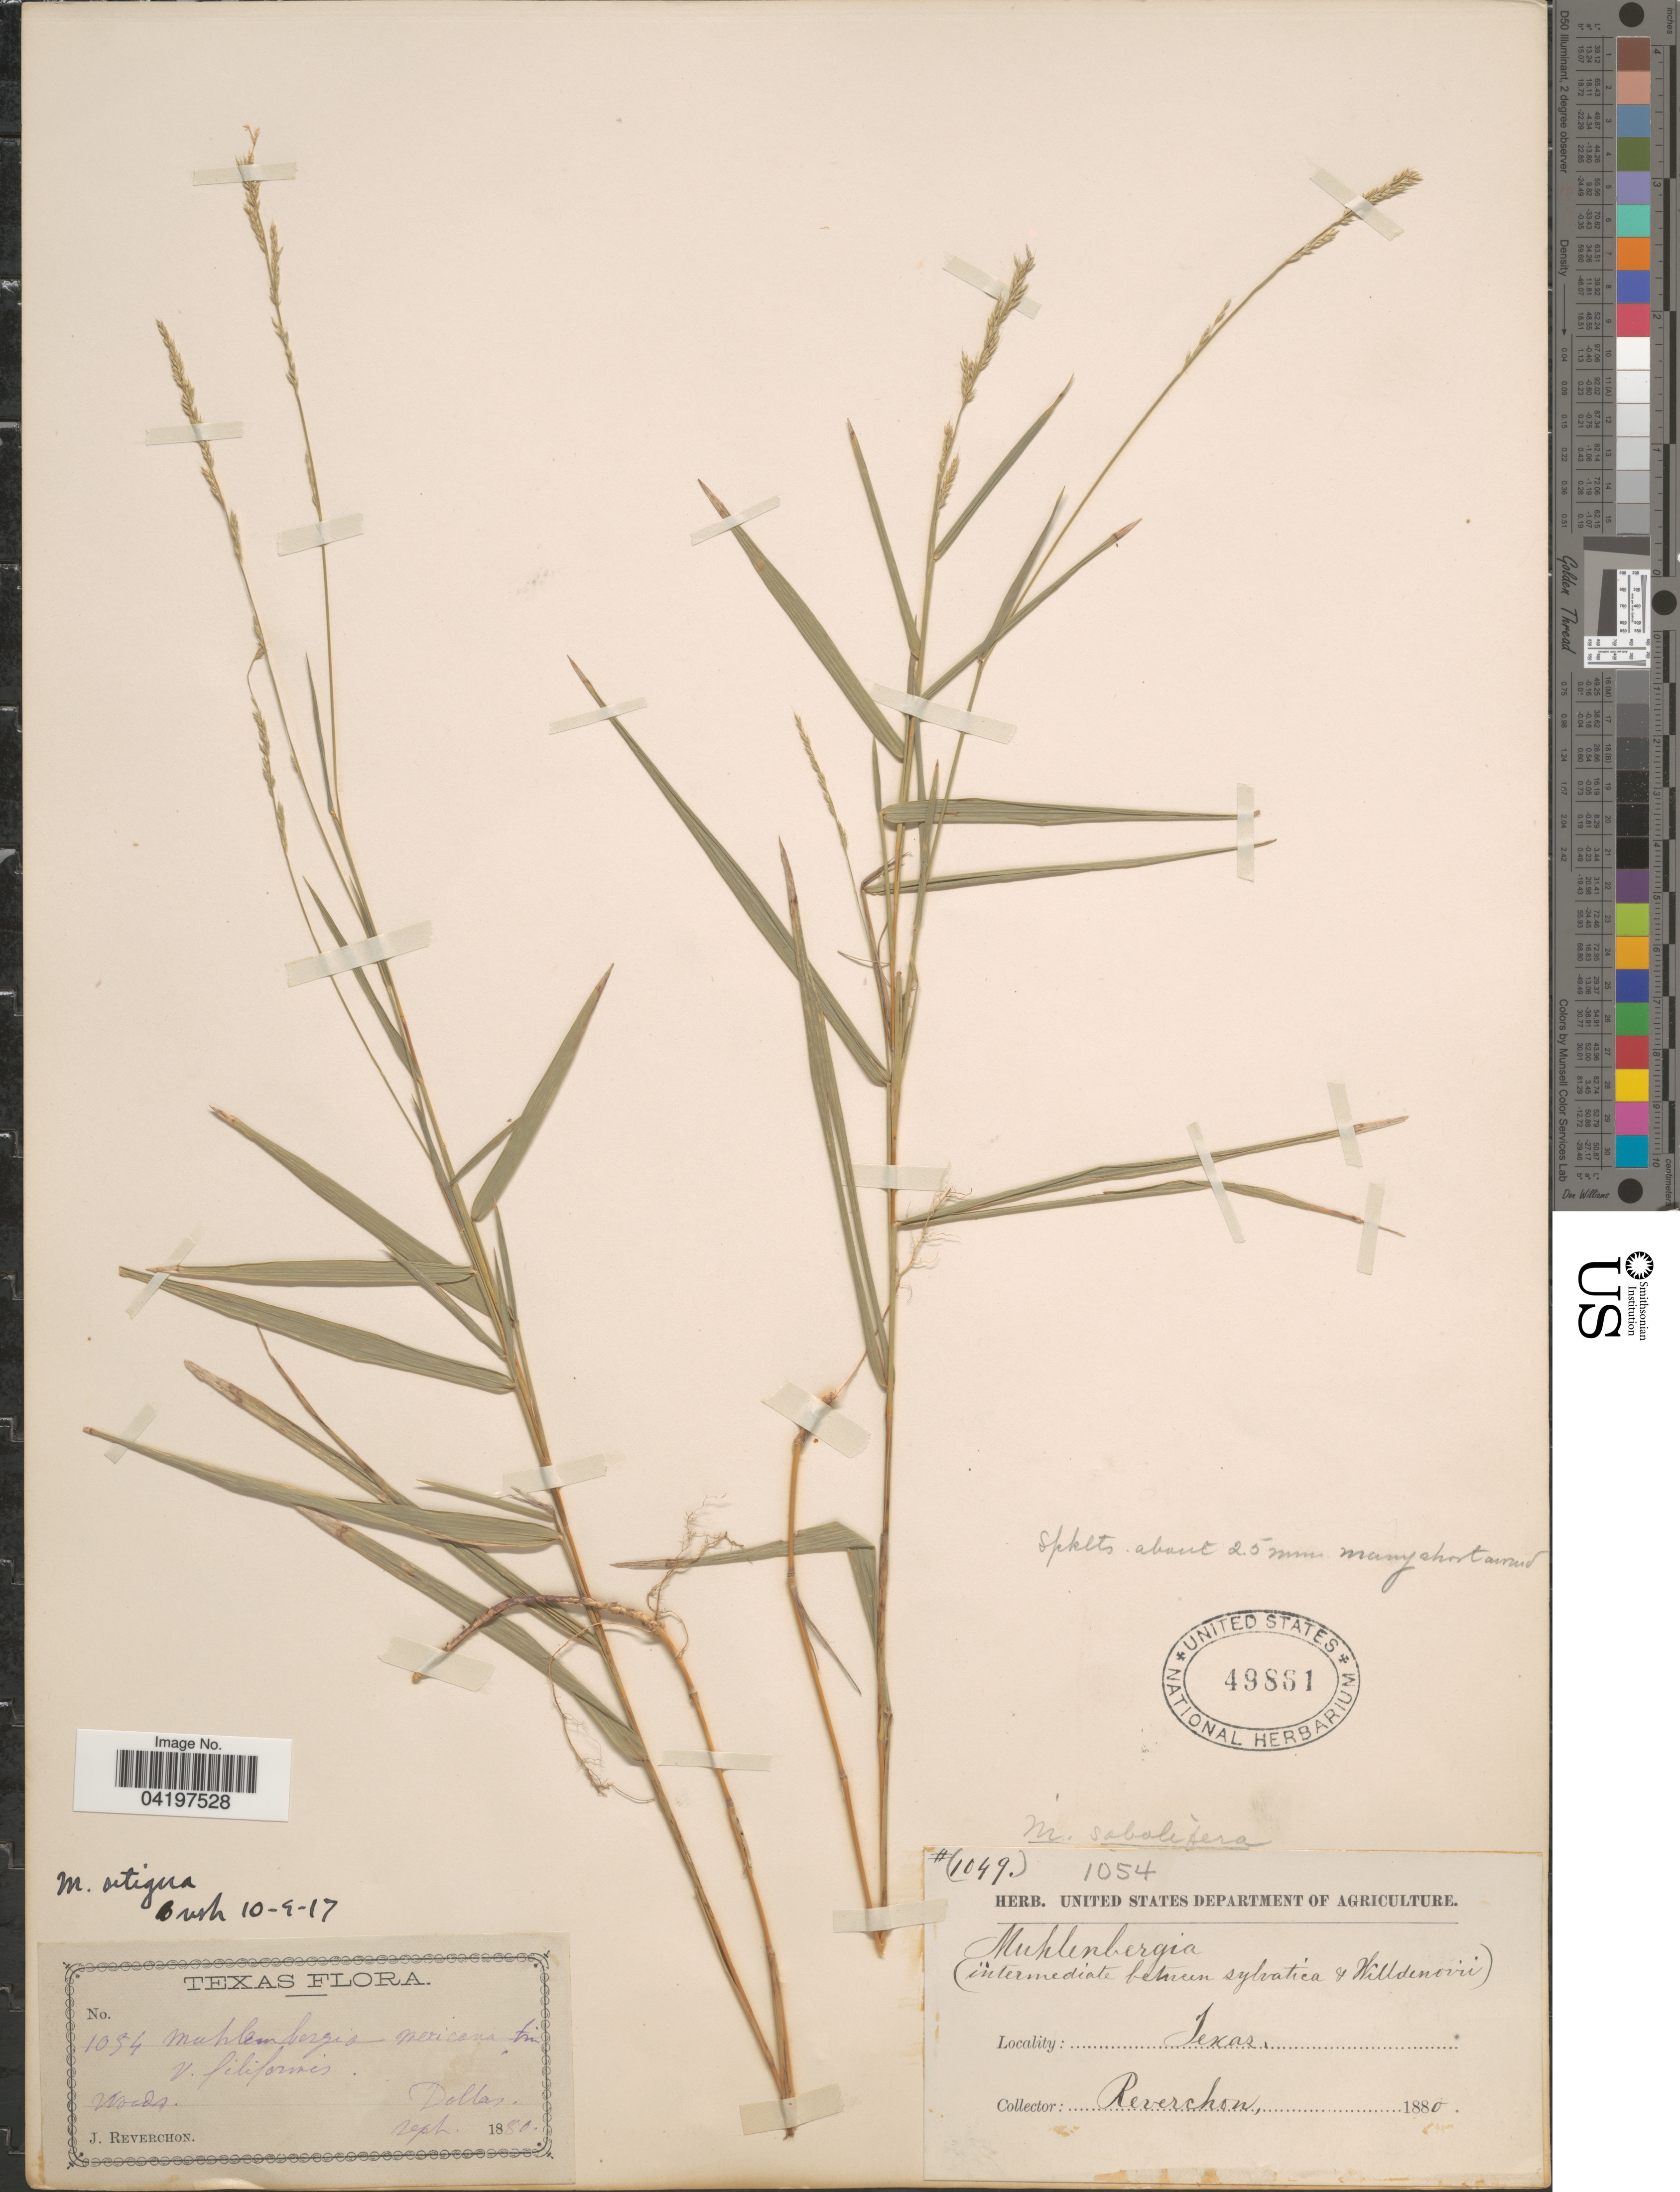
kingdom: Plantae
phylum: Tracheophyta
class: Liliopsida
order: Poales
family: Poaceae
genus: Muhlenbergia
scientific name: Muhlenbergia sobolifera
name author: (Muhl. ex Willd.) Trin.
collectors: J. Reverchon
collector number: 1049/1054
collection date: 1880-09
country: United States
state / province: Texas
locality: Woods. Dallas.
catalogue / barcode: US 49861